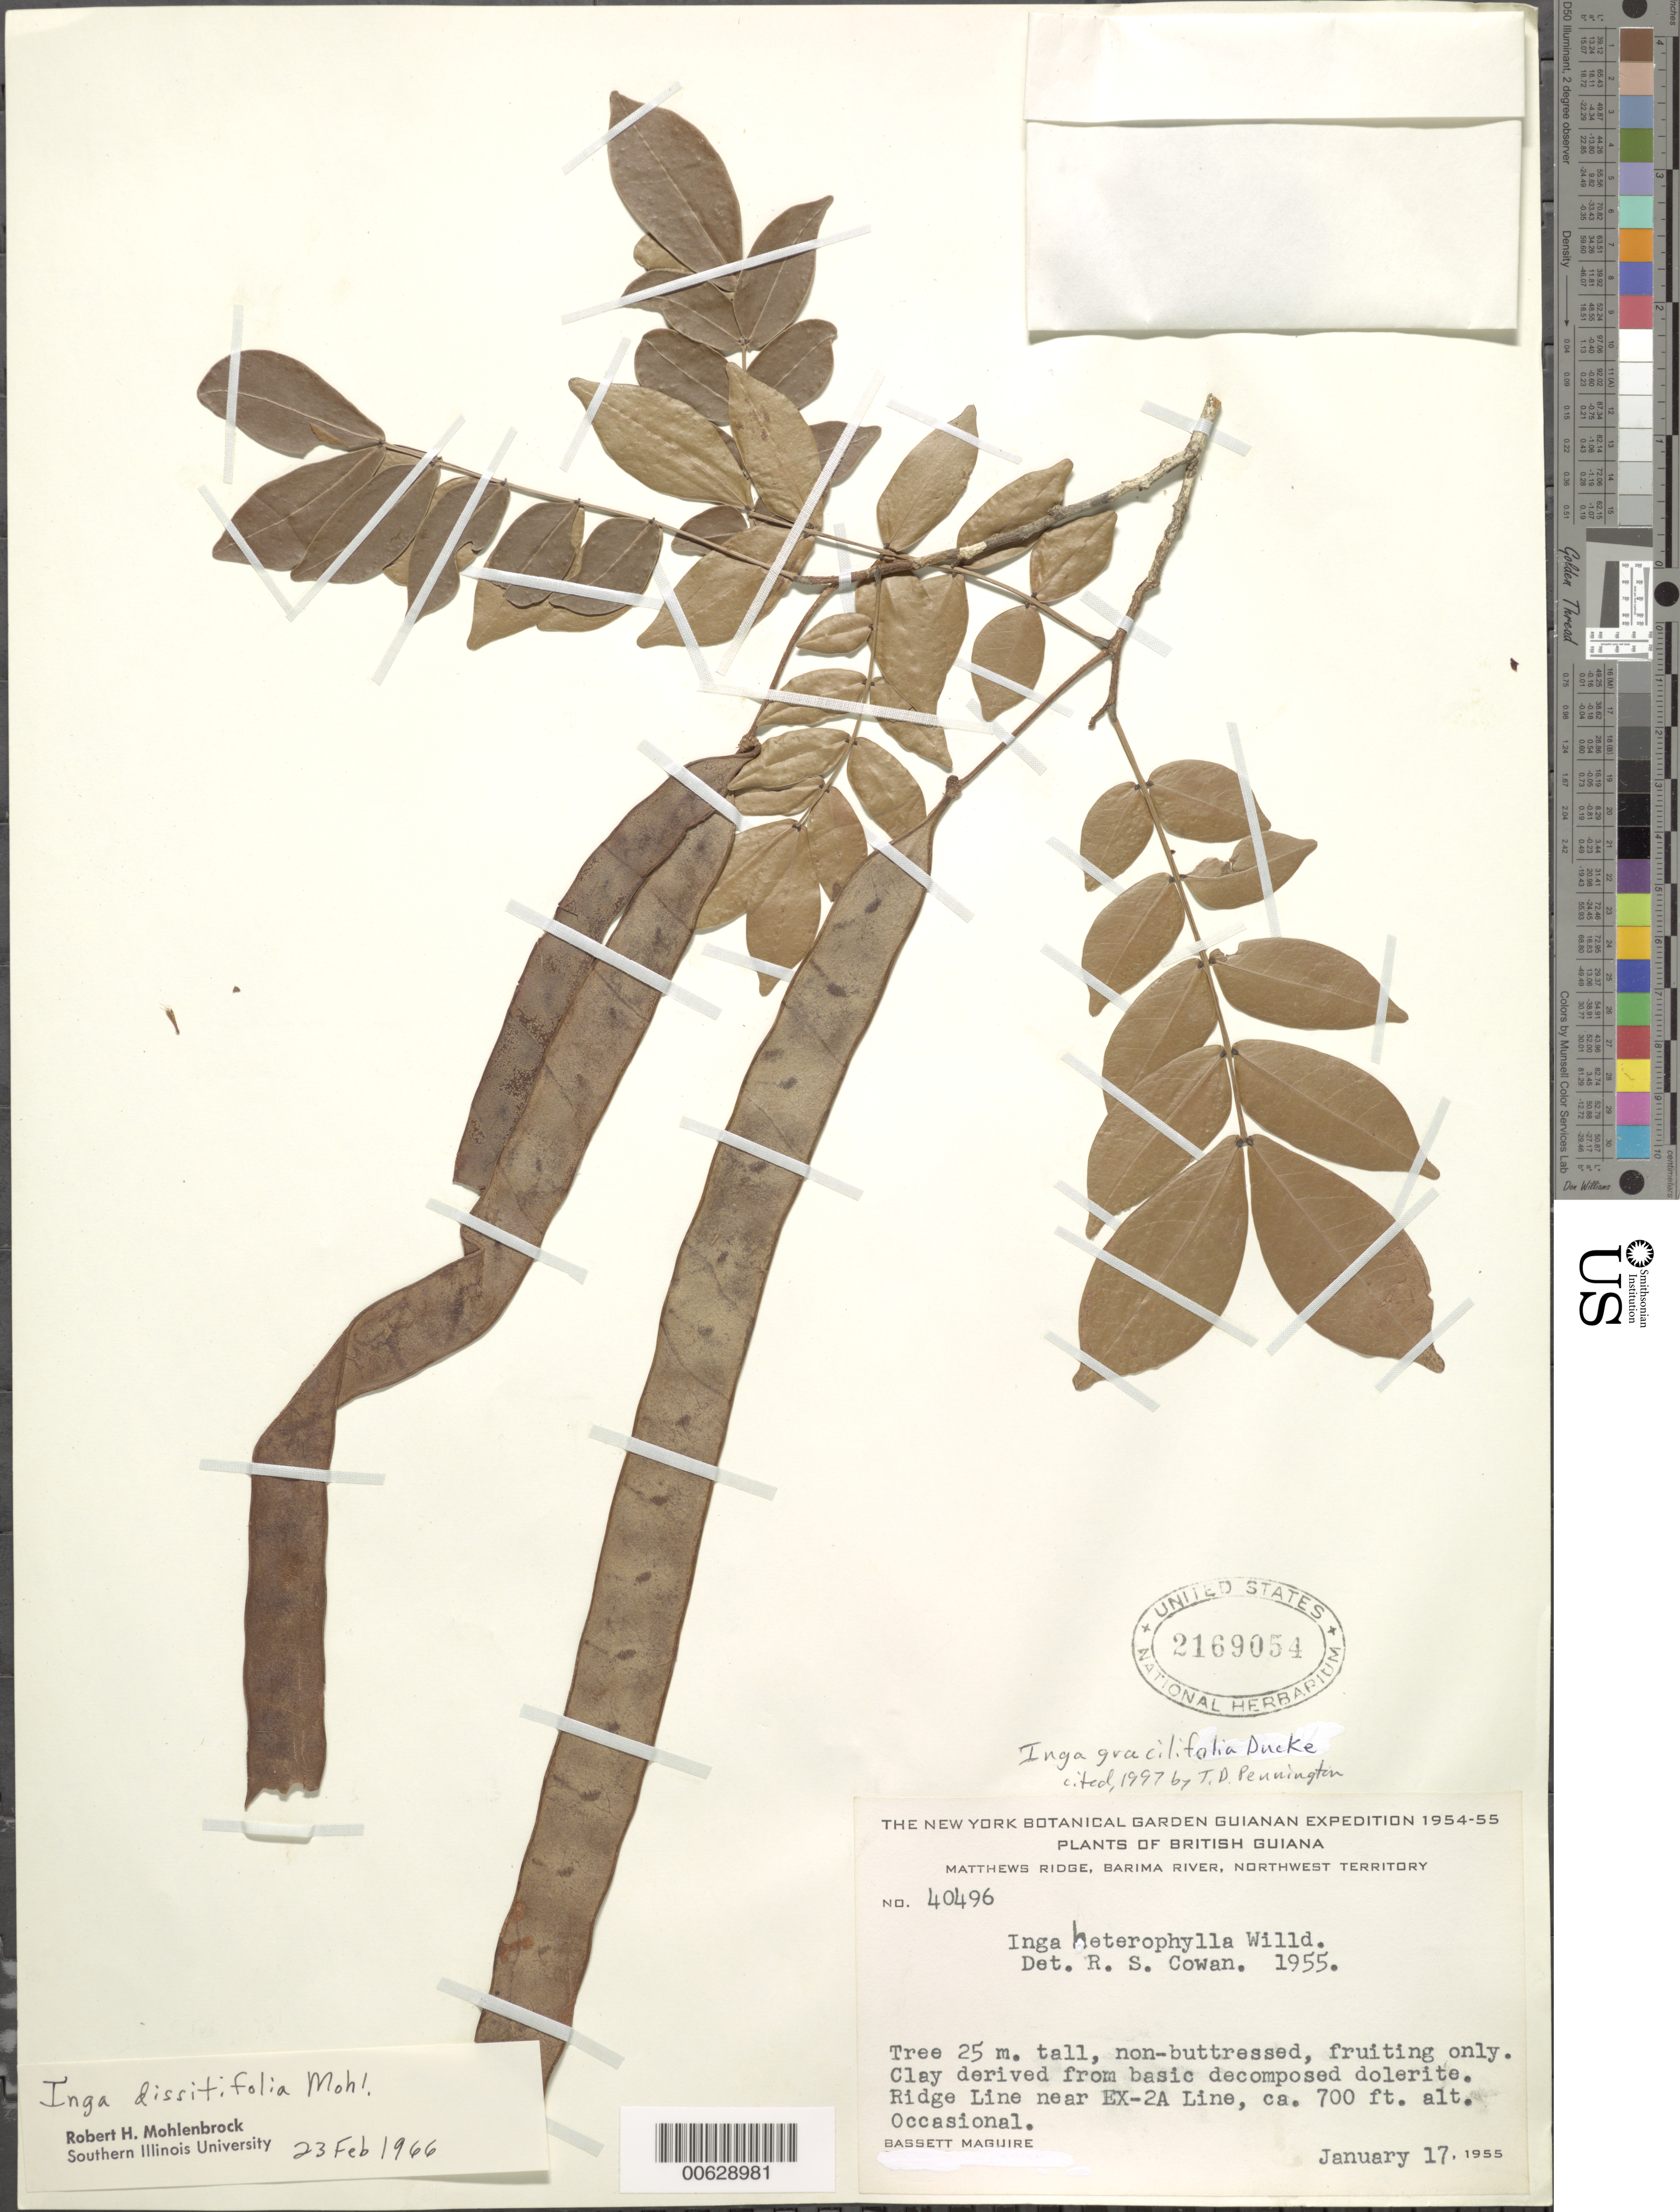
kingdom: Plantae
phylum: Tracheophyta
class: Magnoliopsida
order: Fabales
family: Fabaceae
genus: Inga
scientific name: Inga gracilifolia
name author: Ducke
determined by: Pennington, T. D., (K)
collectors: B. Maguire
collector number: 40496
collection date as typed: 17-Jan-55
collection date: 1955-01-17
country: Guyana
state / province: Barima-Waini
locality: Barima R., Matthews Ridge, Ridge Line at Line EX-2A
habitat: Clay derived from basic decmposed dolerite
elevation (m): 213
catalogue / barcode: US 2169054